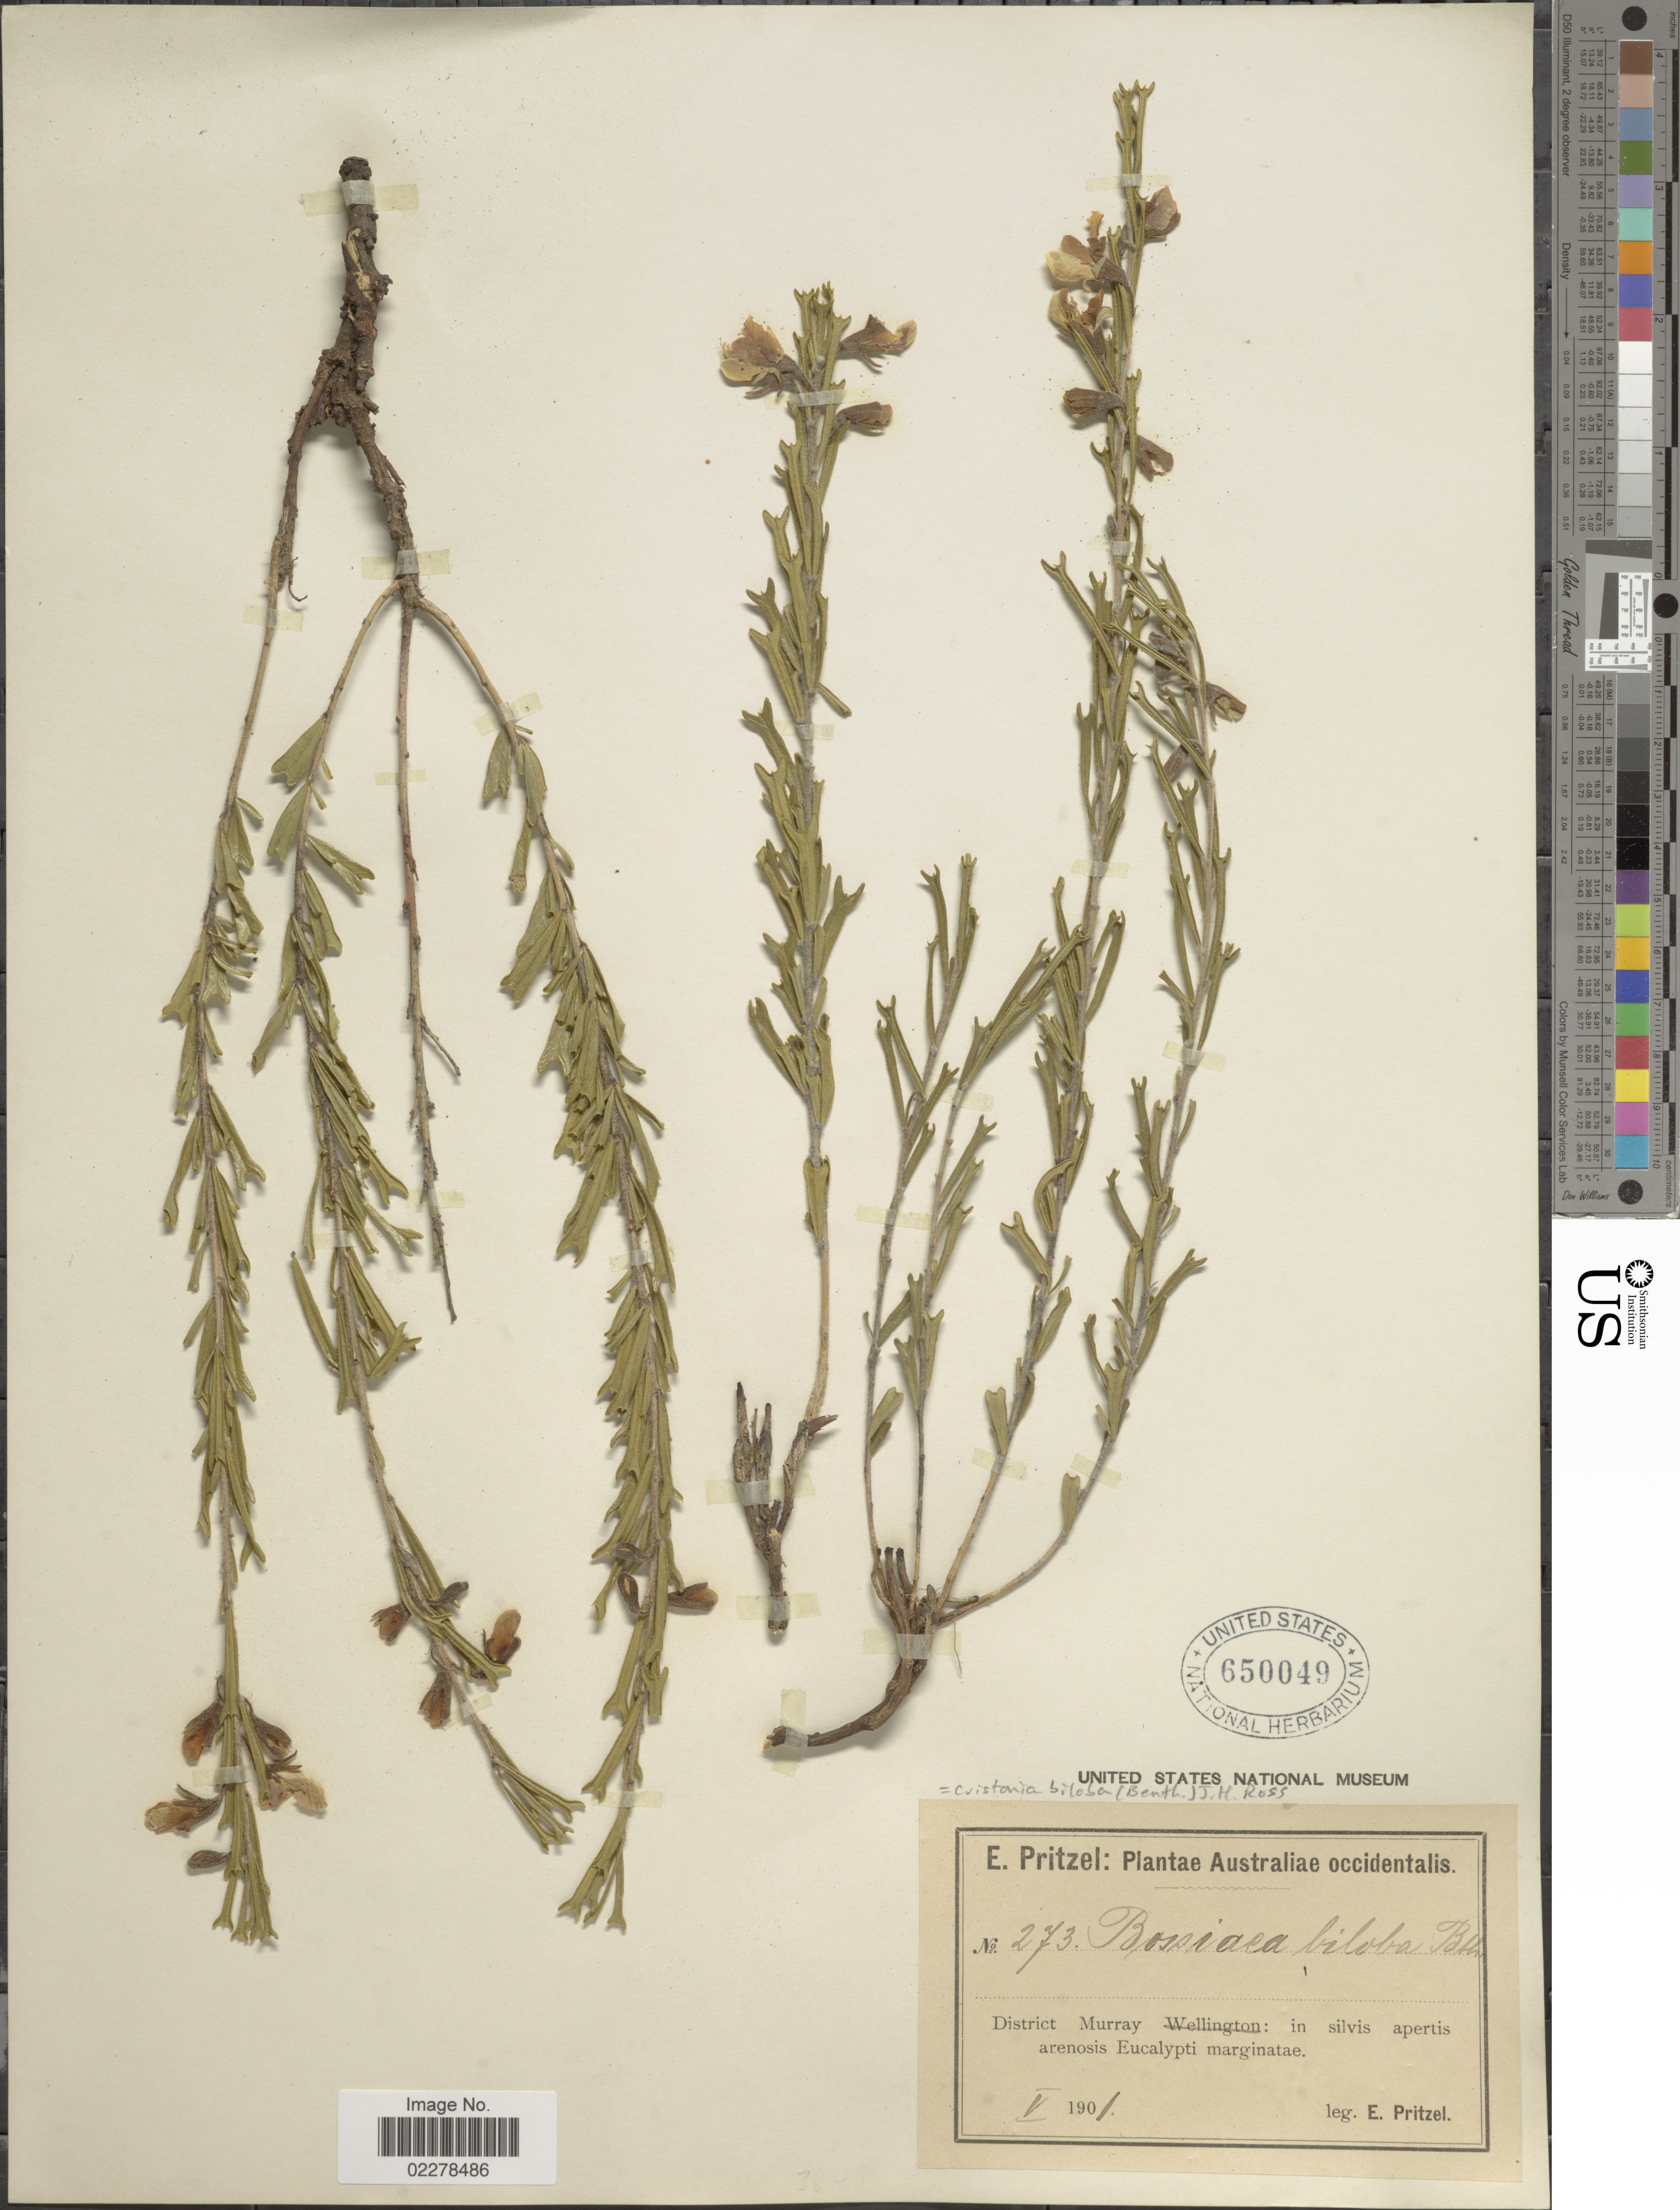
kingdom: Plantae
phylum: Tracheophyta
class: Magnoliopsida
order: Fabales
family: Fabaceae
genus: Cristonia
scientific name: Cristonia biloba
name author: (Benth.) J. H. Ross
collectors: E. G. Pritzel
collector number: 273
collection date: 1901-05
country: Australia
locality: Australiae occidentalis. District Murray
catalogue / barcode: US 650049